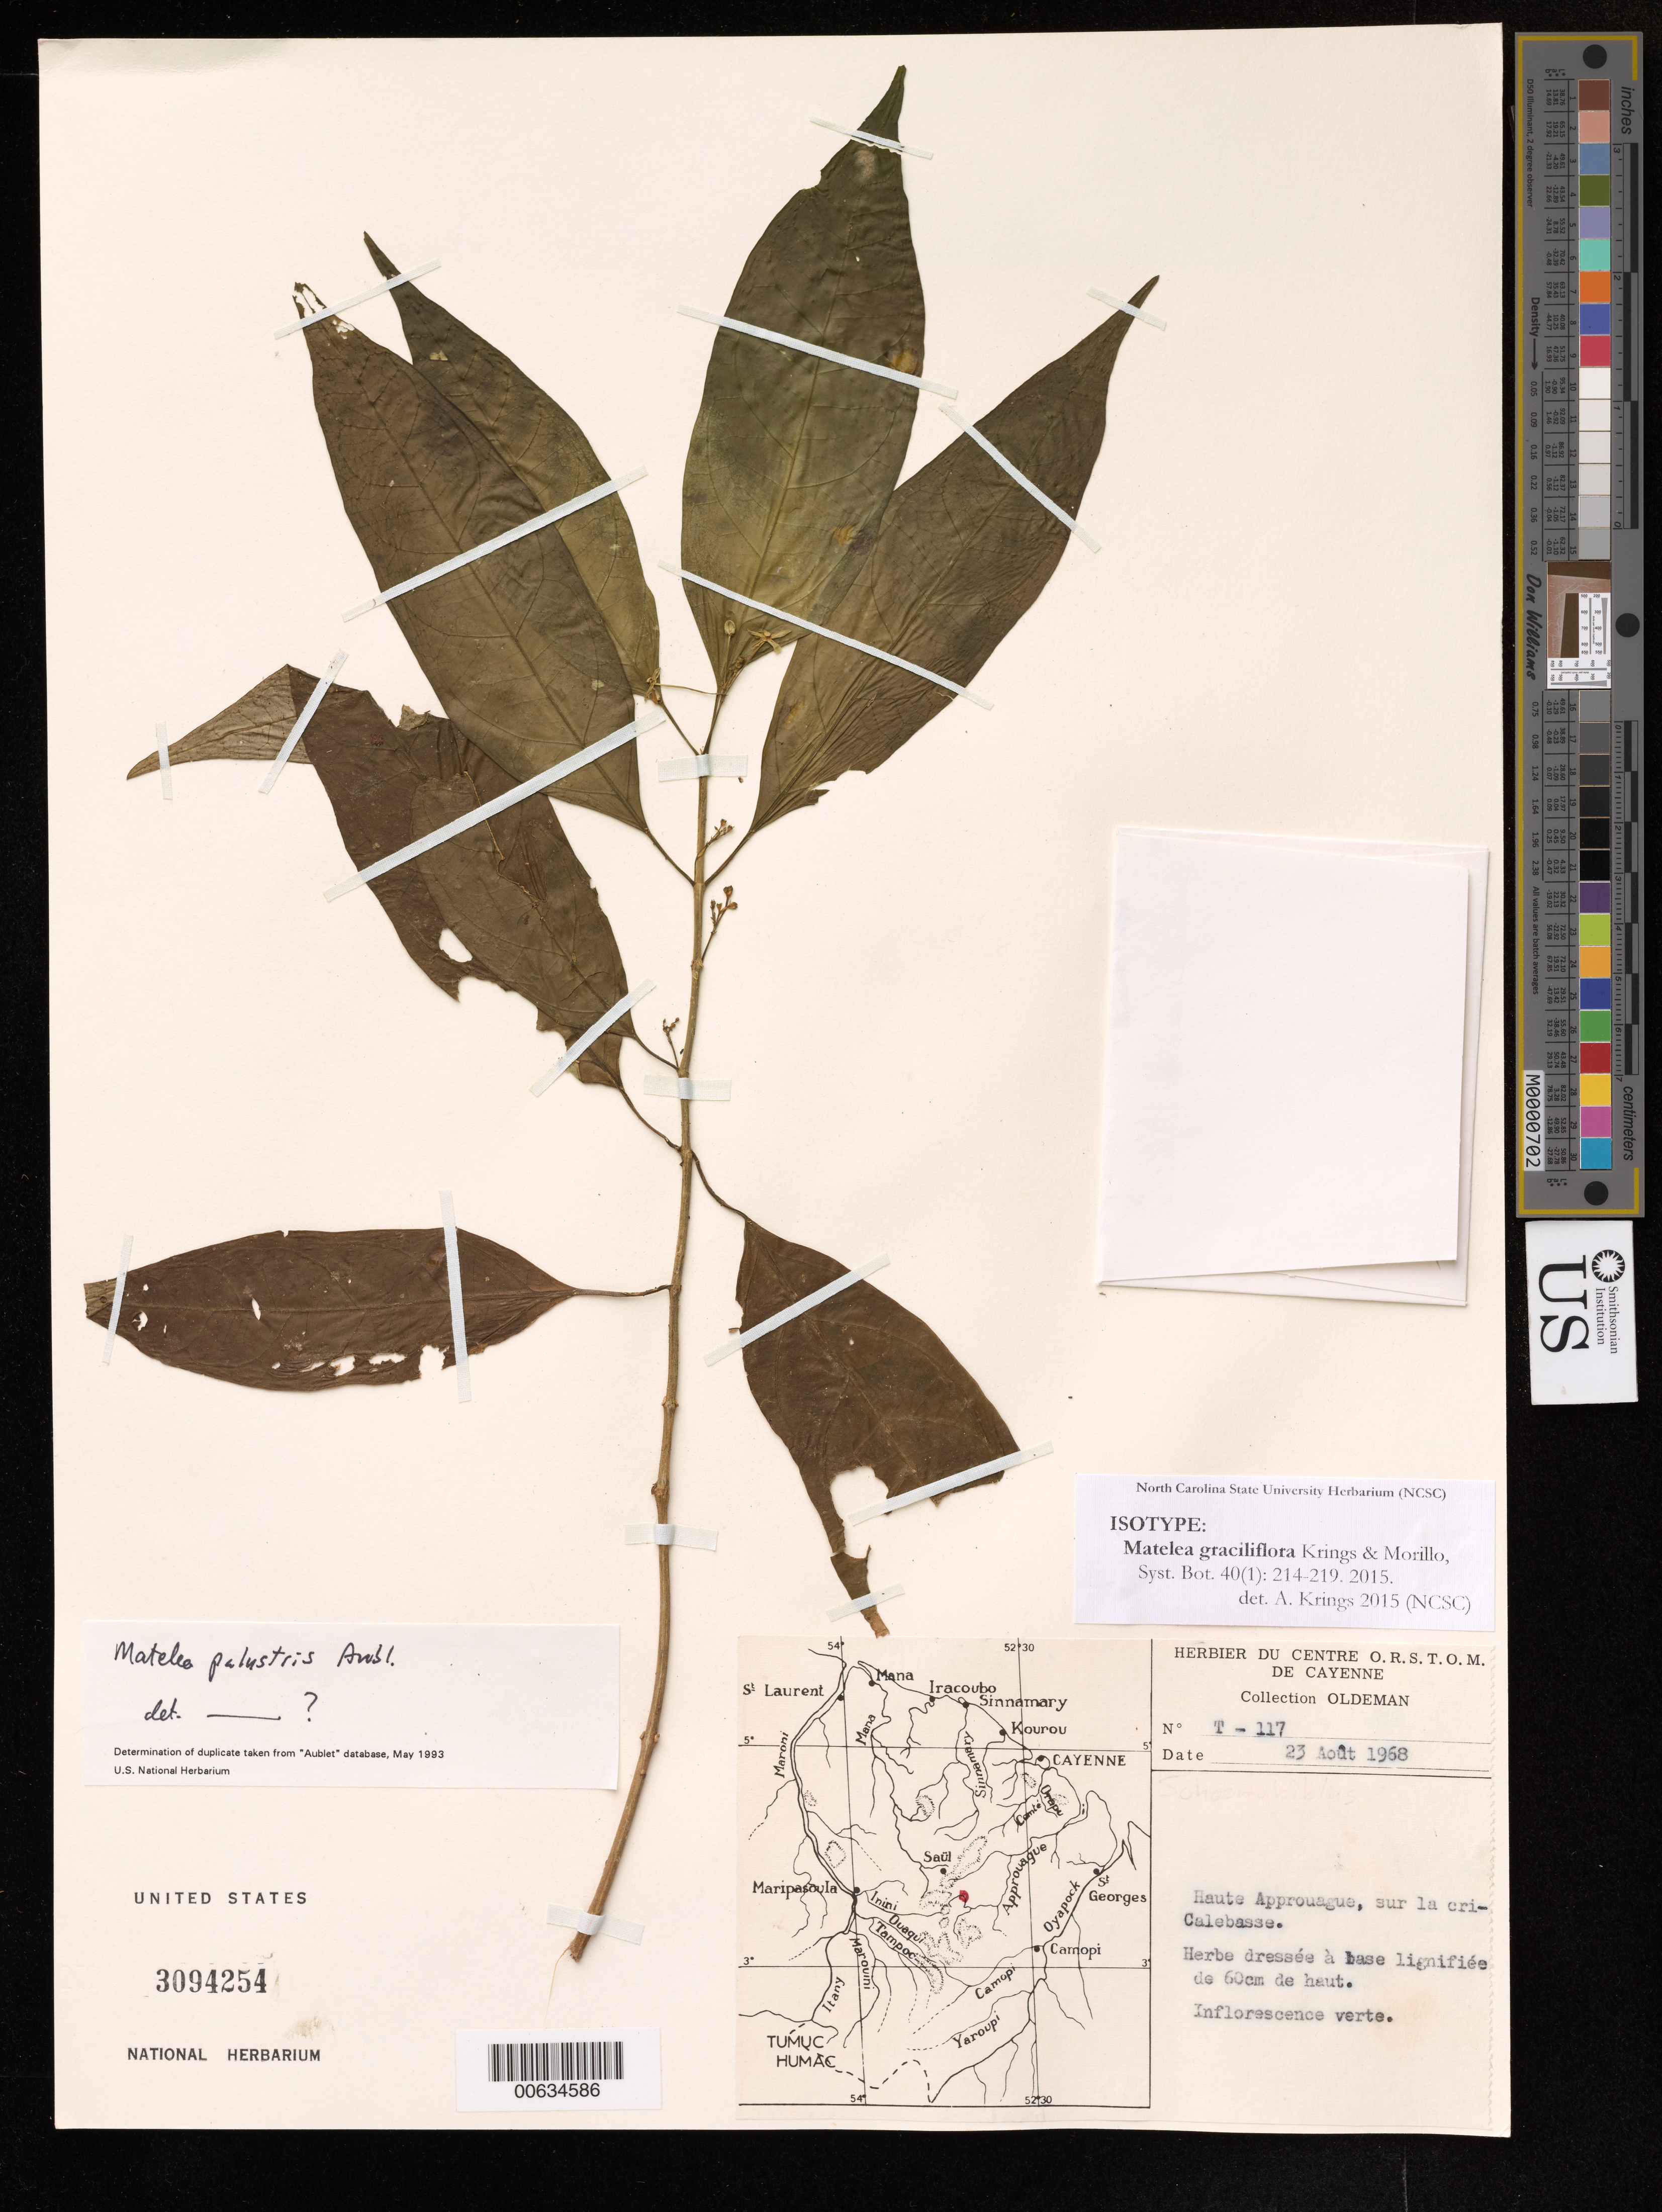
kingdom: Plantae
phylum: Tracheophyta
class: Magnoliopsida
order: Gentianales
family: Apocynaceae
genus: Matelea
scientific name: Matelea graciliflora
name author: Krings & Morillo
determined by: Krings, A.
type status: Isotype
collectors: R. Oldeman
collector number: T 117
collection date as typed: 23-Aug-68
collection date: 1968-08-23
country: French Guiana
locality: Crique Calebasse, Haute Approuague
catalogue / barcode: US 3094254